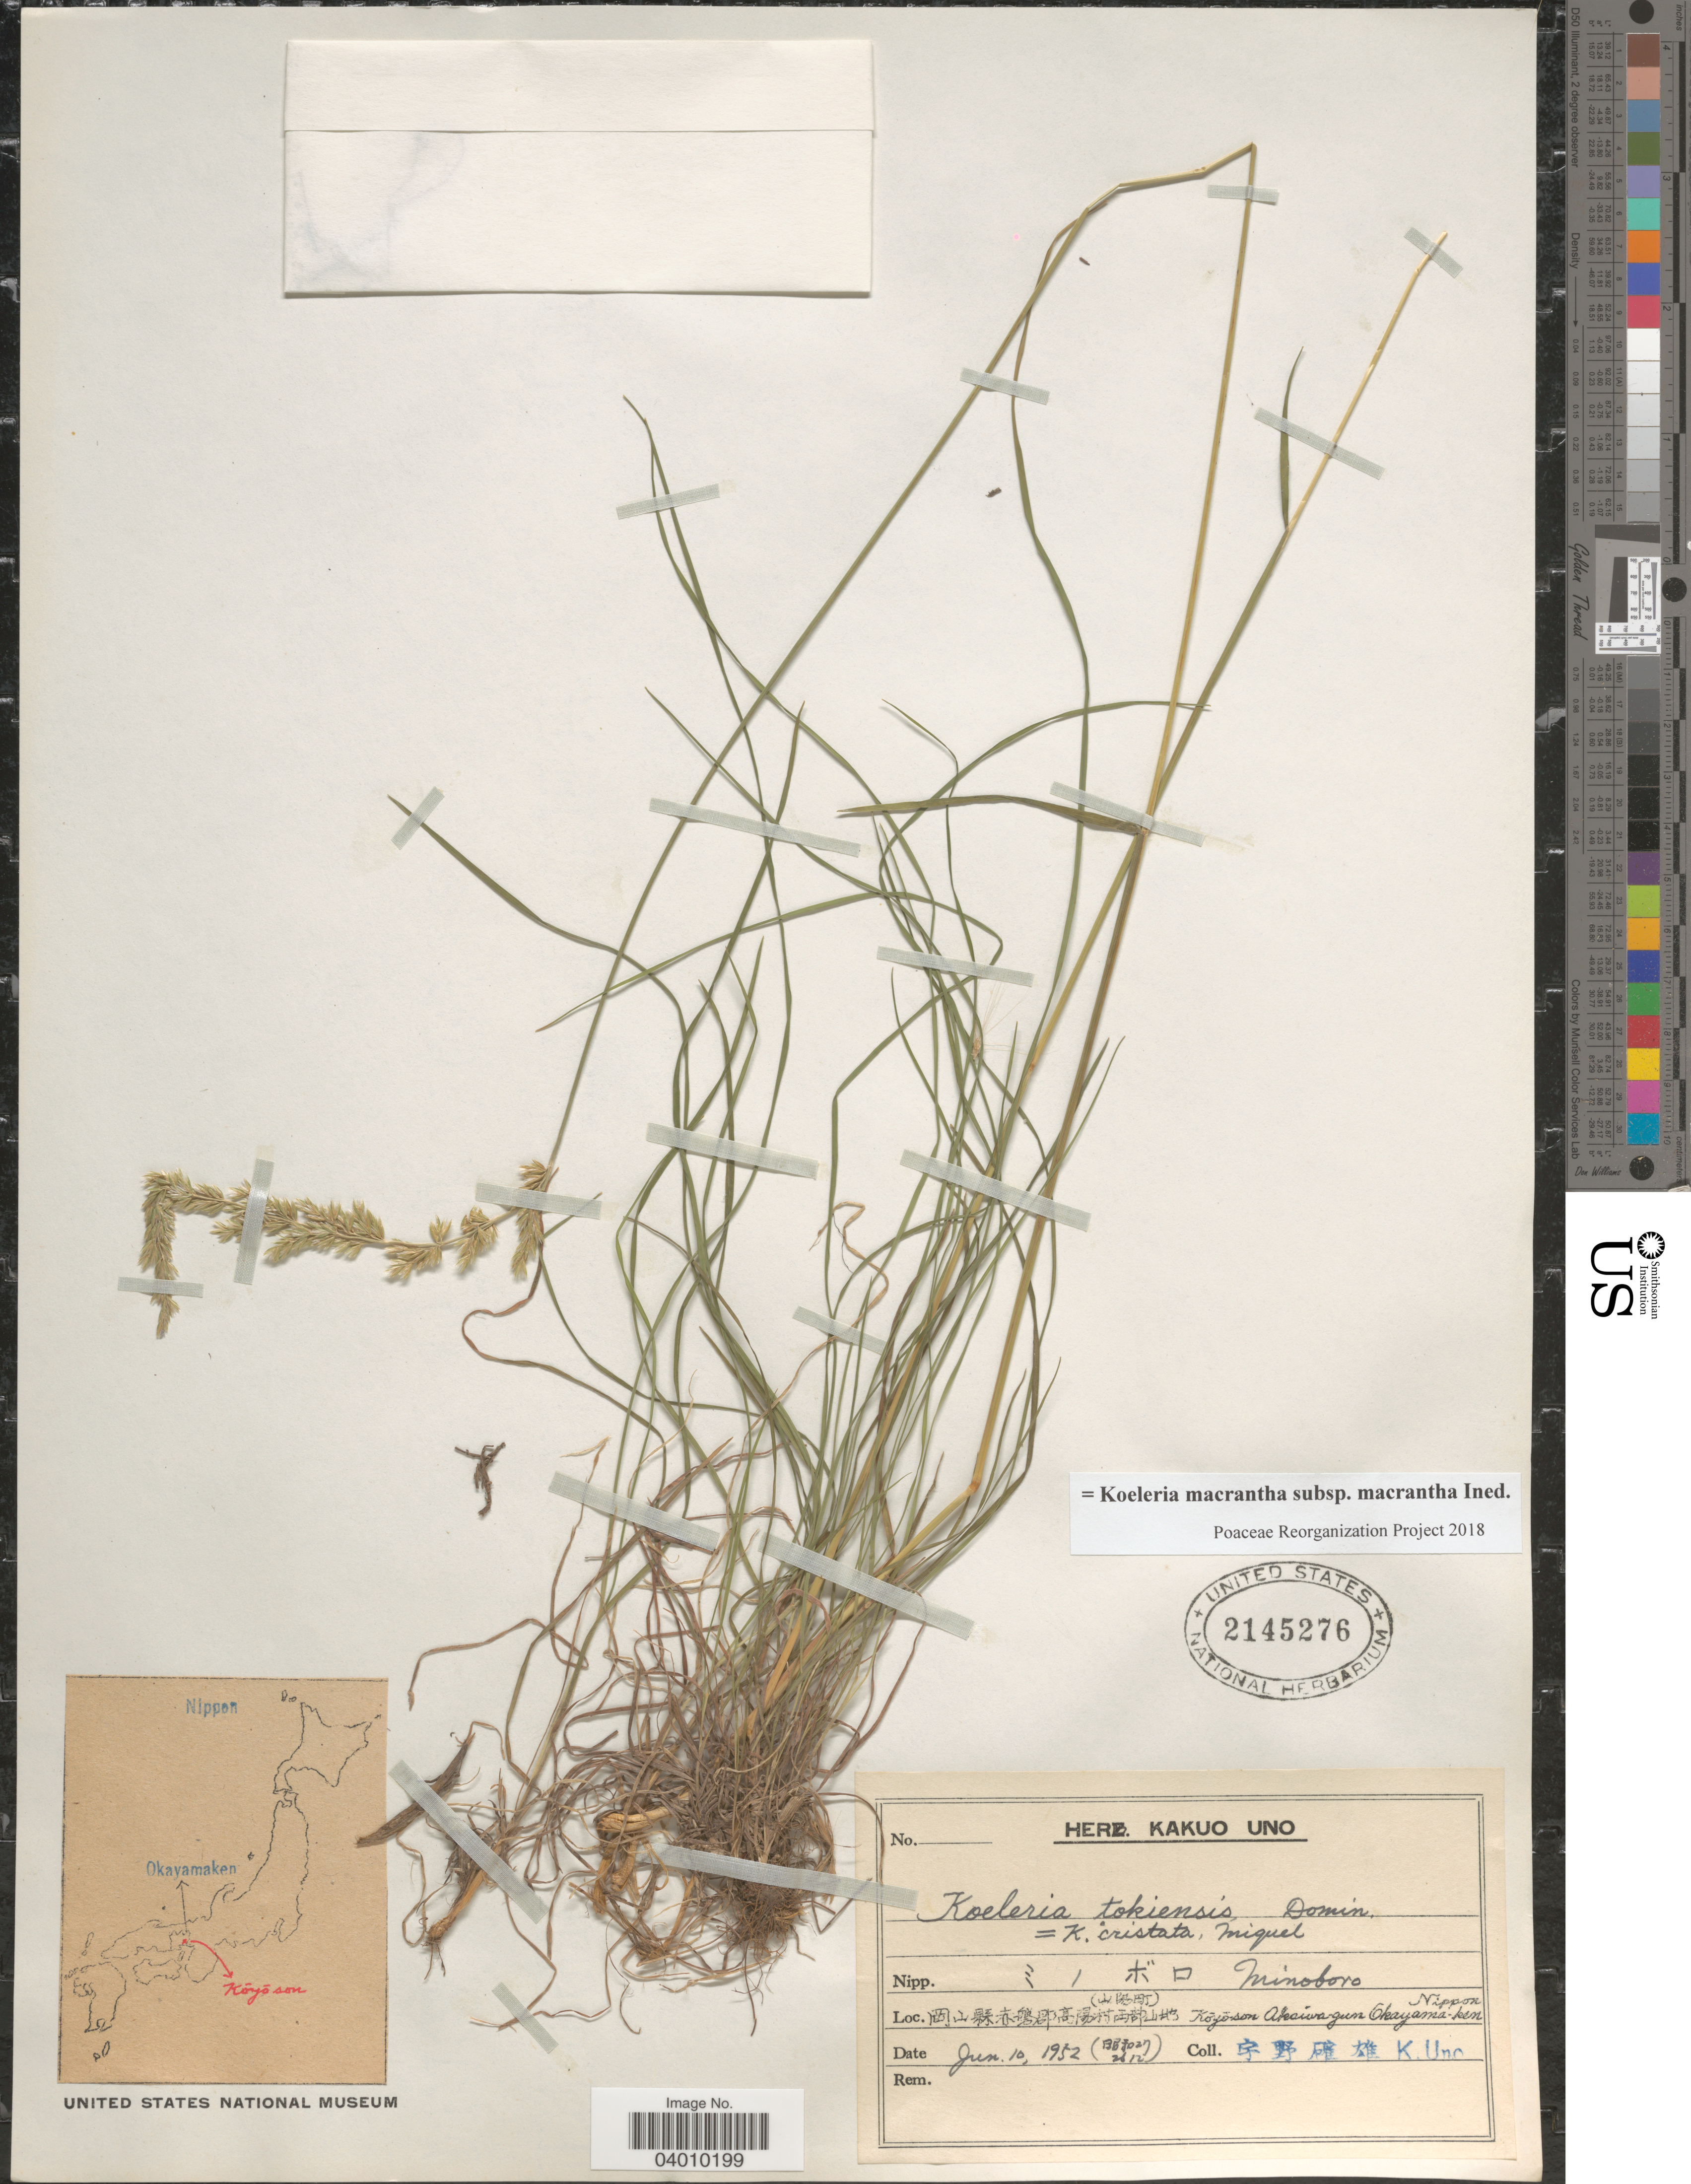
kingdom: Plantae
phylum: Tracheophyta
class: Liliopsida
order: Poales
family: Poaceae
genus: Koeleria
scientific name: Koeleria macrantha subsp. macrantha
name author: (Ledeb.) Schult.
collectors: K. Uno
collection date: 1952-06-10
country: Japan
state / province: Okayama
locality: Koyoson Akaiwa-gun Okayama-ken, Nippon.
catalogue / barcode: US 2145276